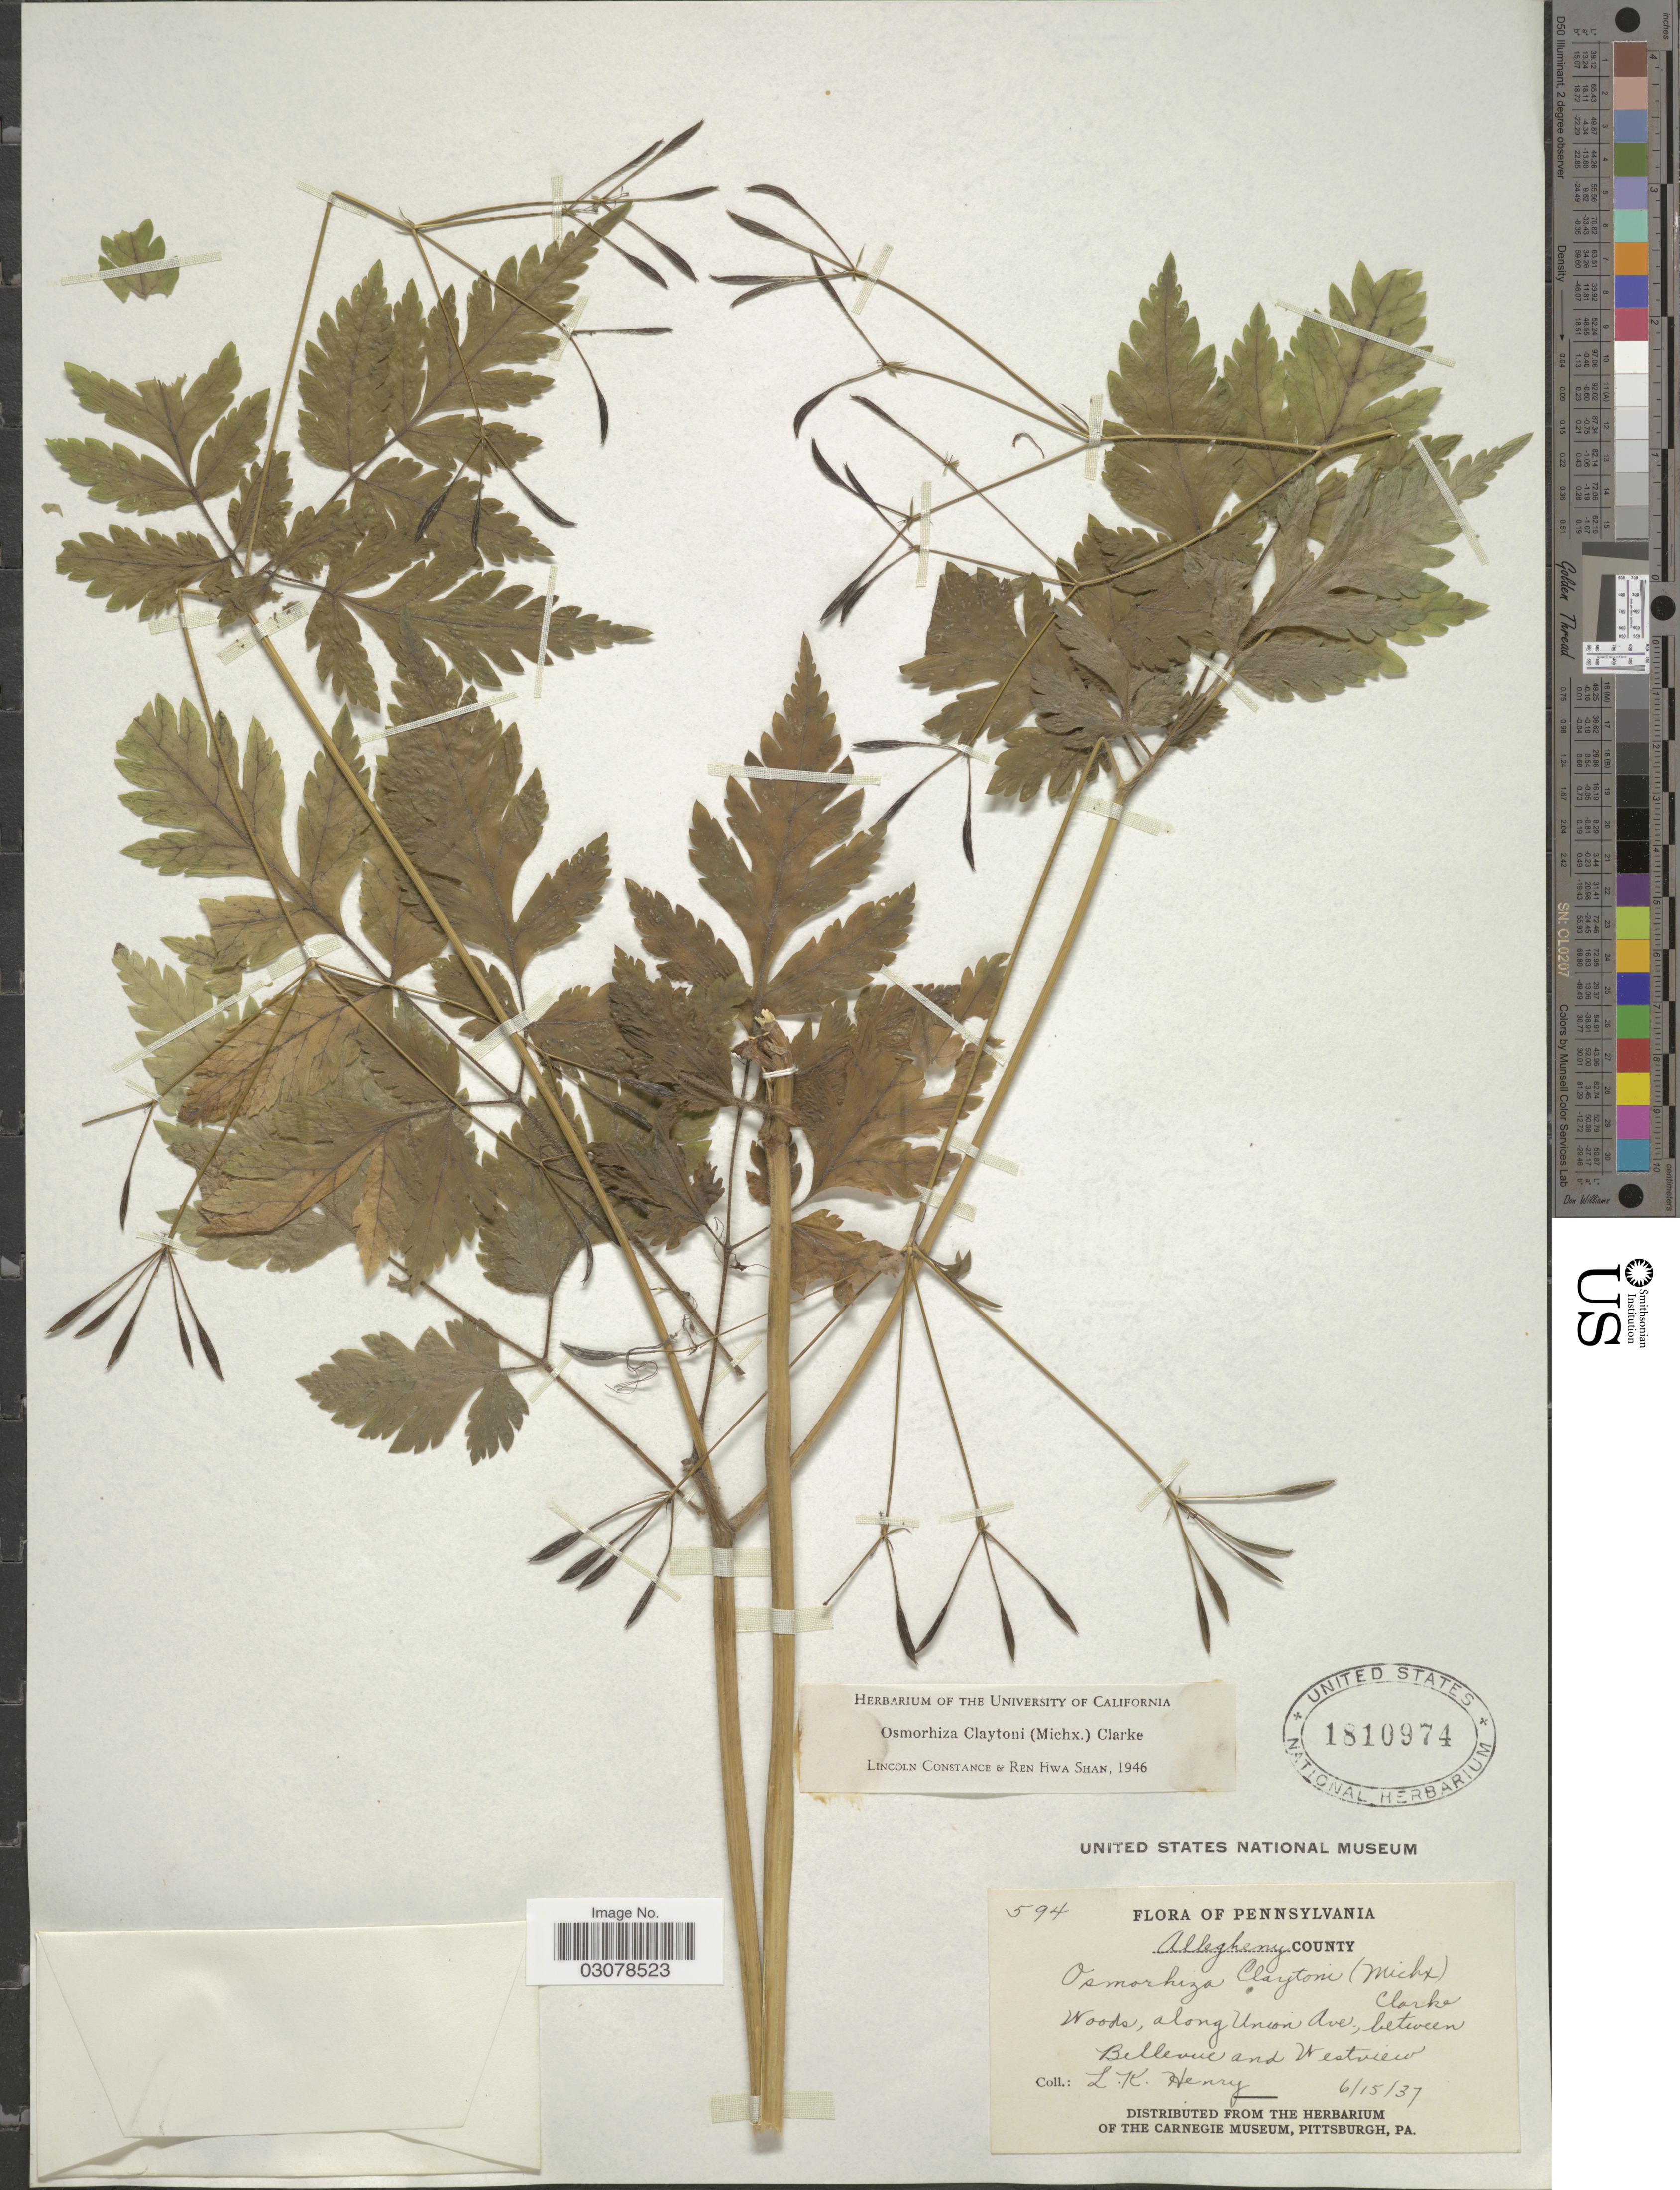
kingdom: Plantae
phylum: Tracheophyta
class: Magnoliopsida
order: Apiales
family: Apiaceae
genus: Osmorhiza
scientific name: Osmorhiza claytonii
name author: (Michx.) C.B. Clarke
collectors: L. K. Henry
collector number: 594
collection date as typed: Transcribed d/m/y: 15/6/37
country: United States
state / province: Pennsylvania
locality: Allegheny County. Woods, along Union Ave, between Bellevue and Westview.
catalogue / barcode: US 1810971